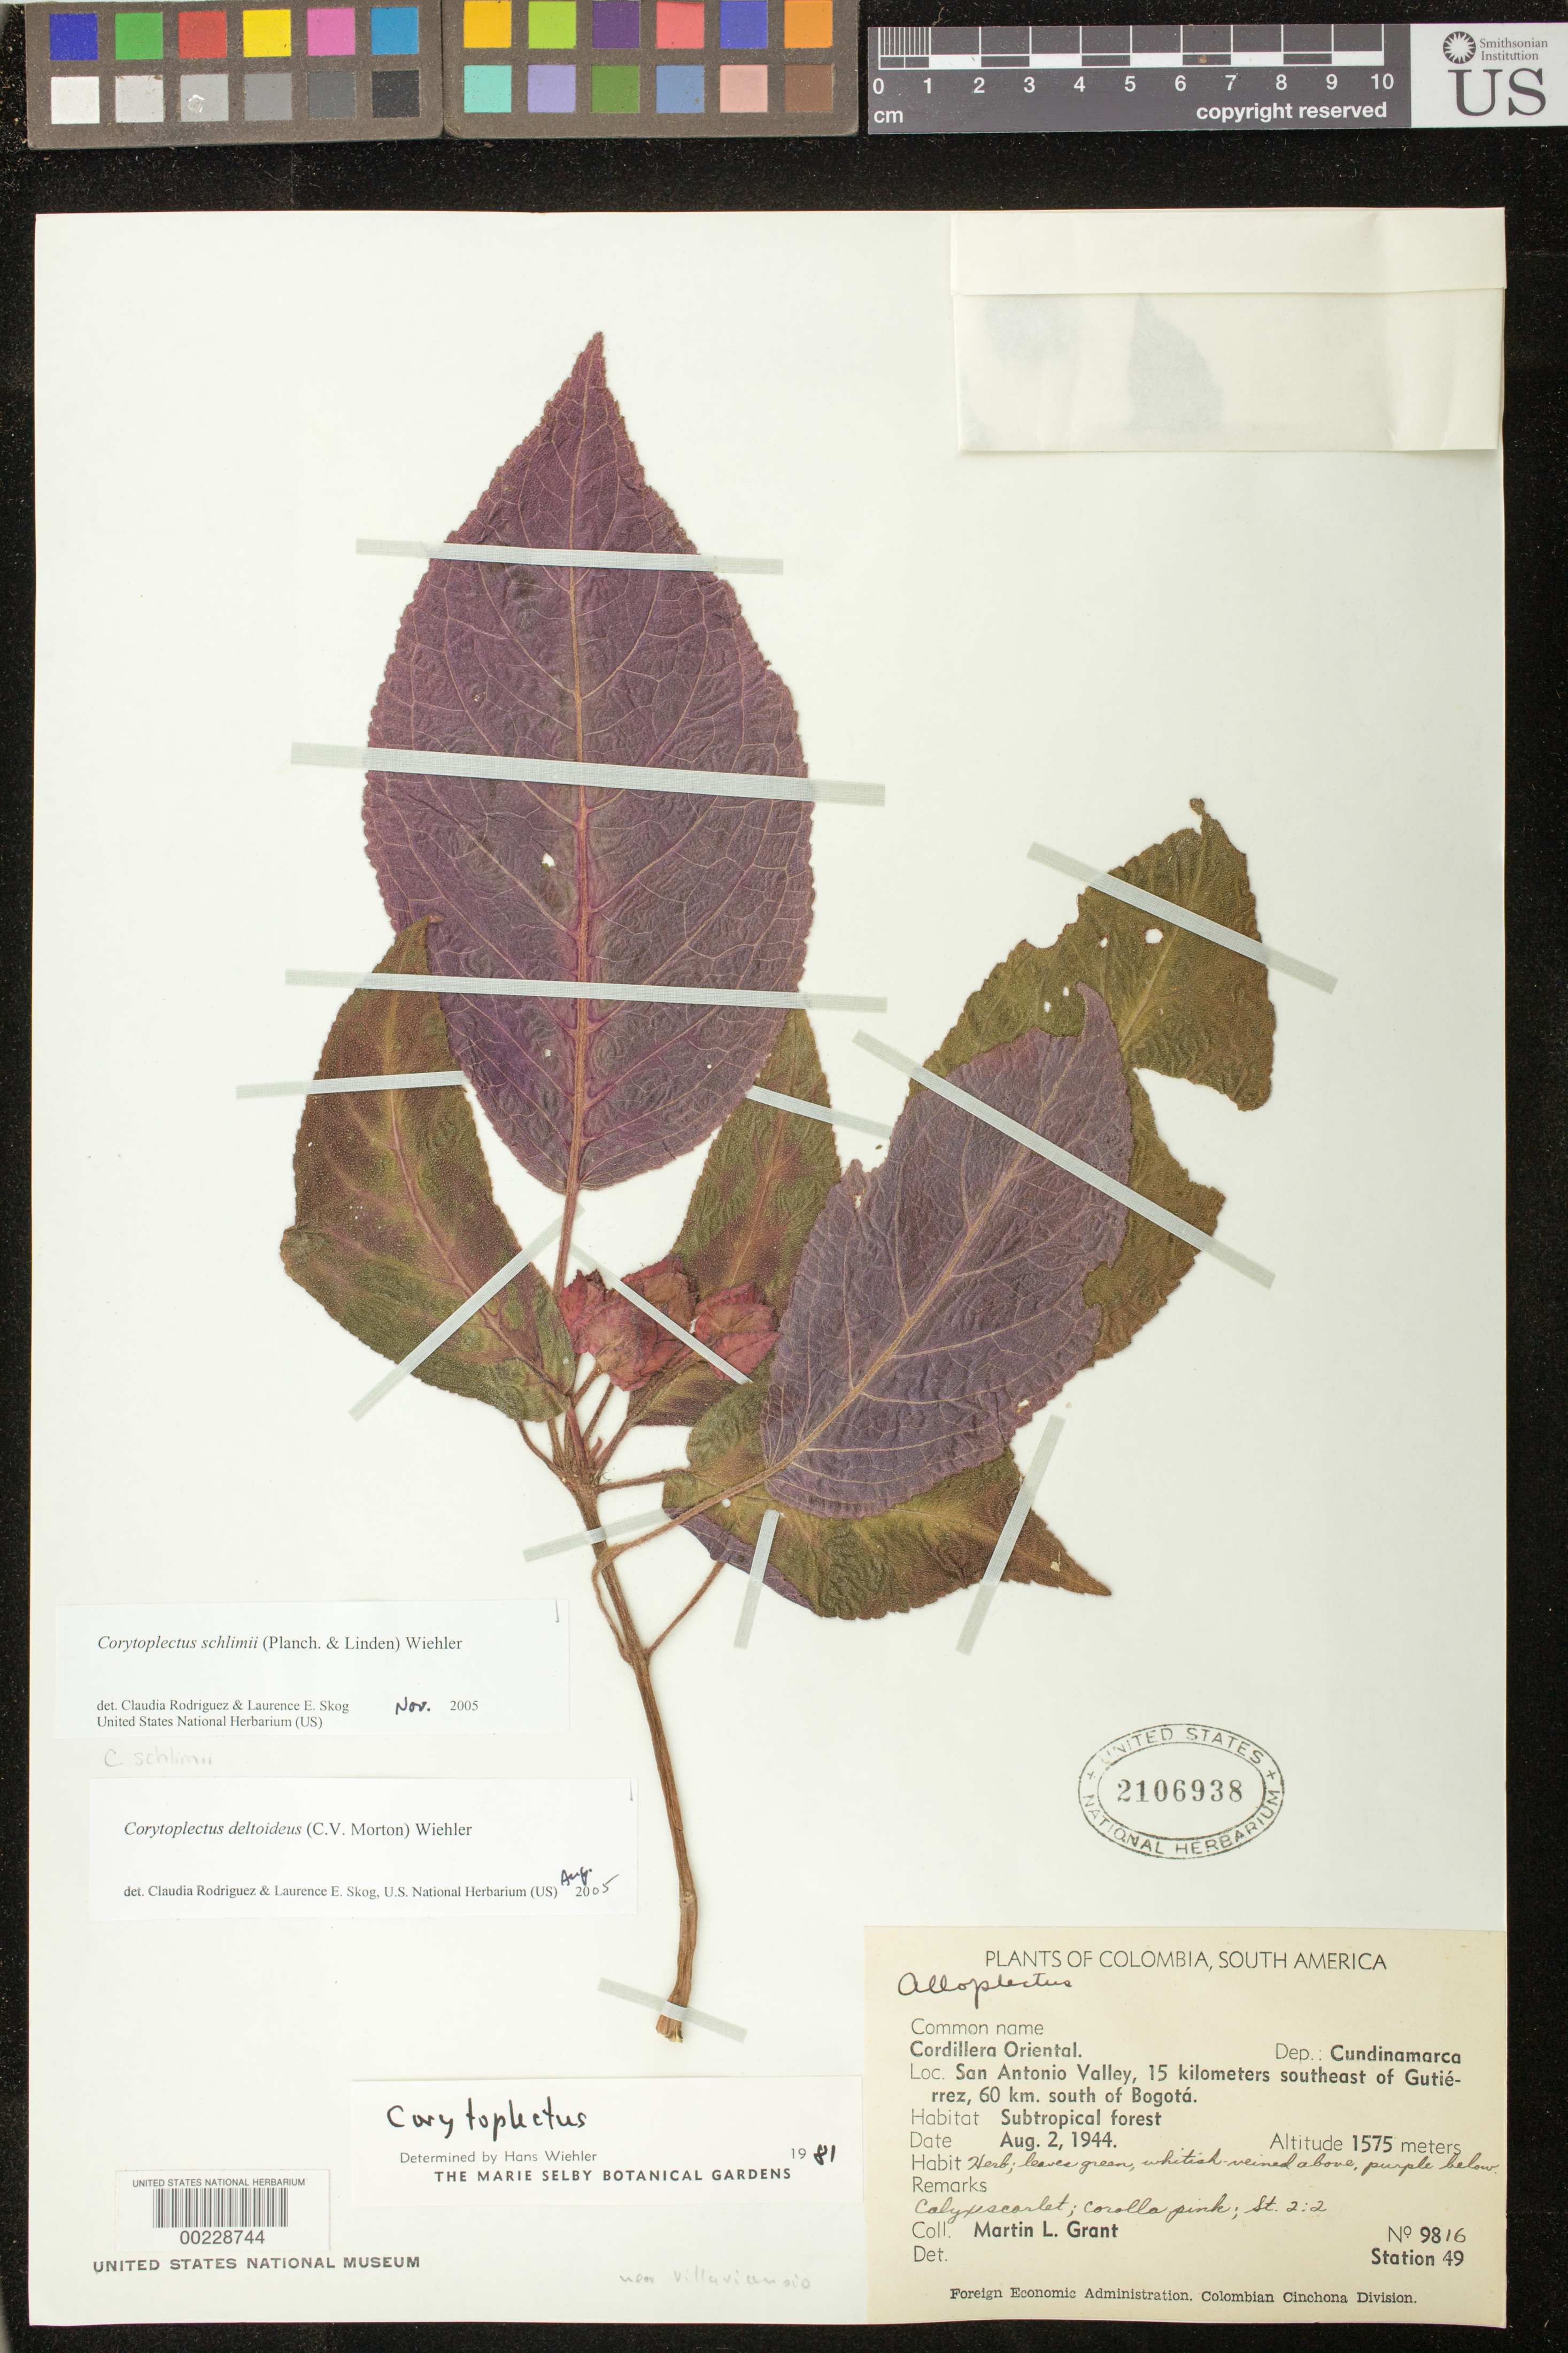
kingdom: Plantae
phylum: Tracheophyta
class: Magnoliopsida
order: Lamiales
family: Gesneriaceae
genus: Corytoplectus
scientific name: Corytoplectus schlimii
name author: (Planch. & Linden) Wiehler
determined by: Rodríguez-Flores, C. I.; Skog, L. E.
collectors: M. L. Grant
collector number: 9816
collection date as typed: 02 Aug 1944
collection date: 1944-08-02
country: Colombia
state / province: Cundinamarca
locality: Cordillera Oriental, San Antonio valley, 15 km SE of Gutierrez, 60 km S of Bogota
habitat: Subtropical forest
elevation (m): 1575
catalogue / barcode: US 2106938